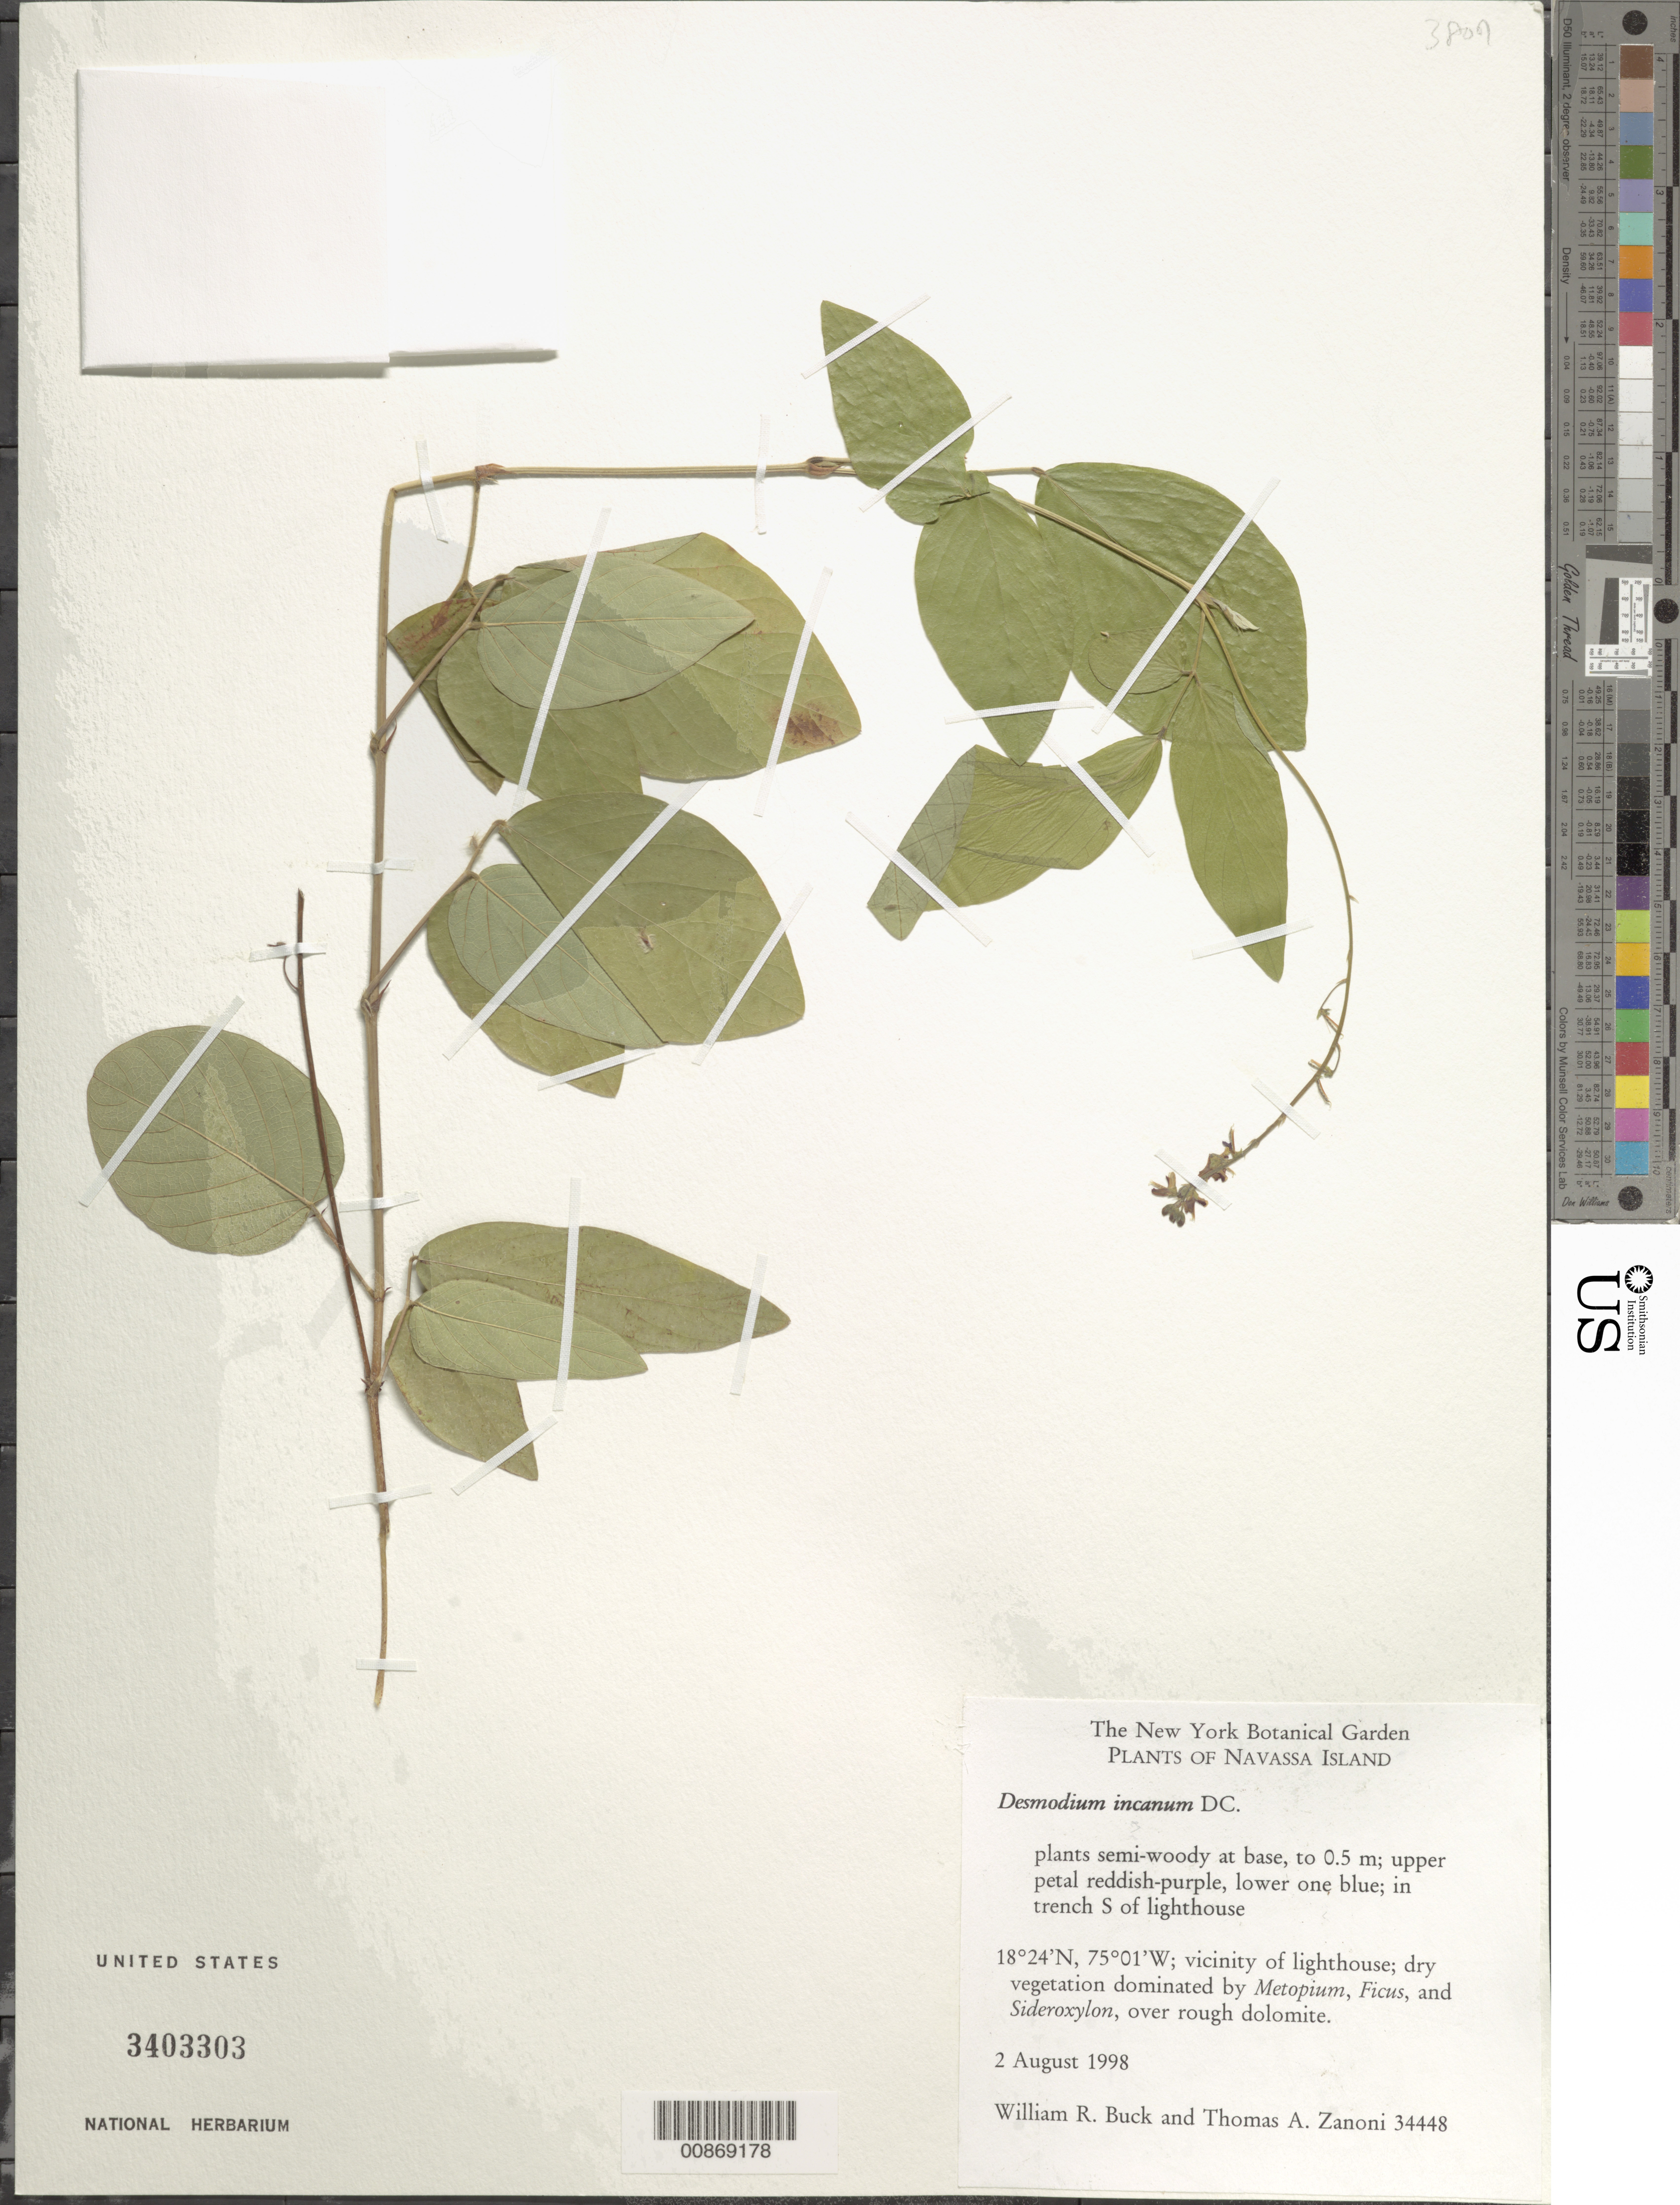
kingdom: Plantae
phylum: Tracheophyta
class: Magnoliopsida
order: Fabales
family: Fabaceae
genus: Desmodium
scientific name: Desmodium incanum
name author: (Sw.) DC.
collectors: W. R. Buck & T. A. Zanoni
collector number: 34448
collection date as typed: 02 Aug 1998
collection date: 1998-08-02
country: Navassa Island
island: Hispaniola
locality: In trench S of lighthouse, Navassa Island.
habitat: In trench. Dry vegetation dominated by Metopium, Ficus, and Sideroxylon, over rough dolomite.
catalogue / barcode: US 3403303